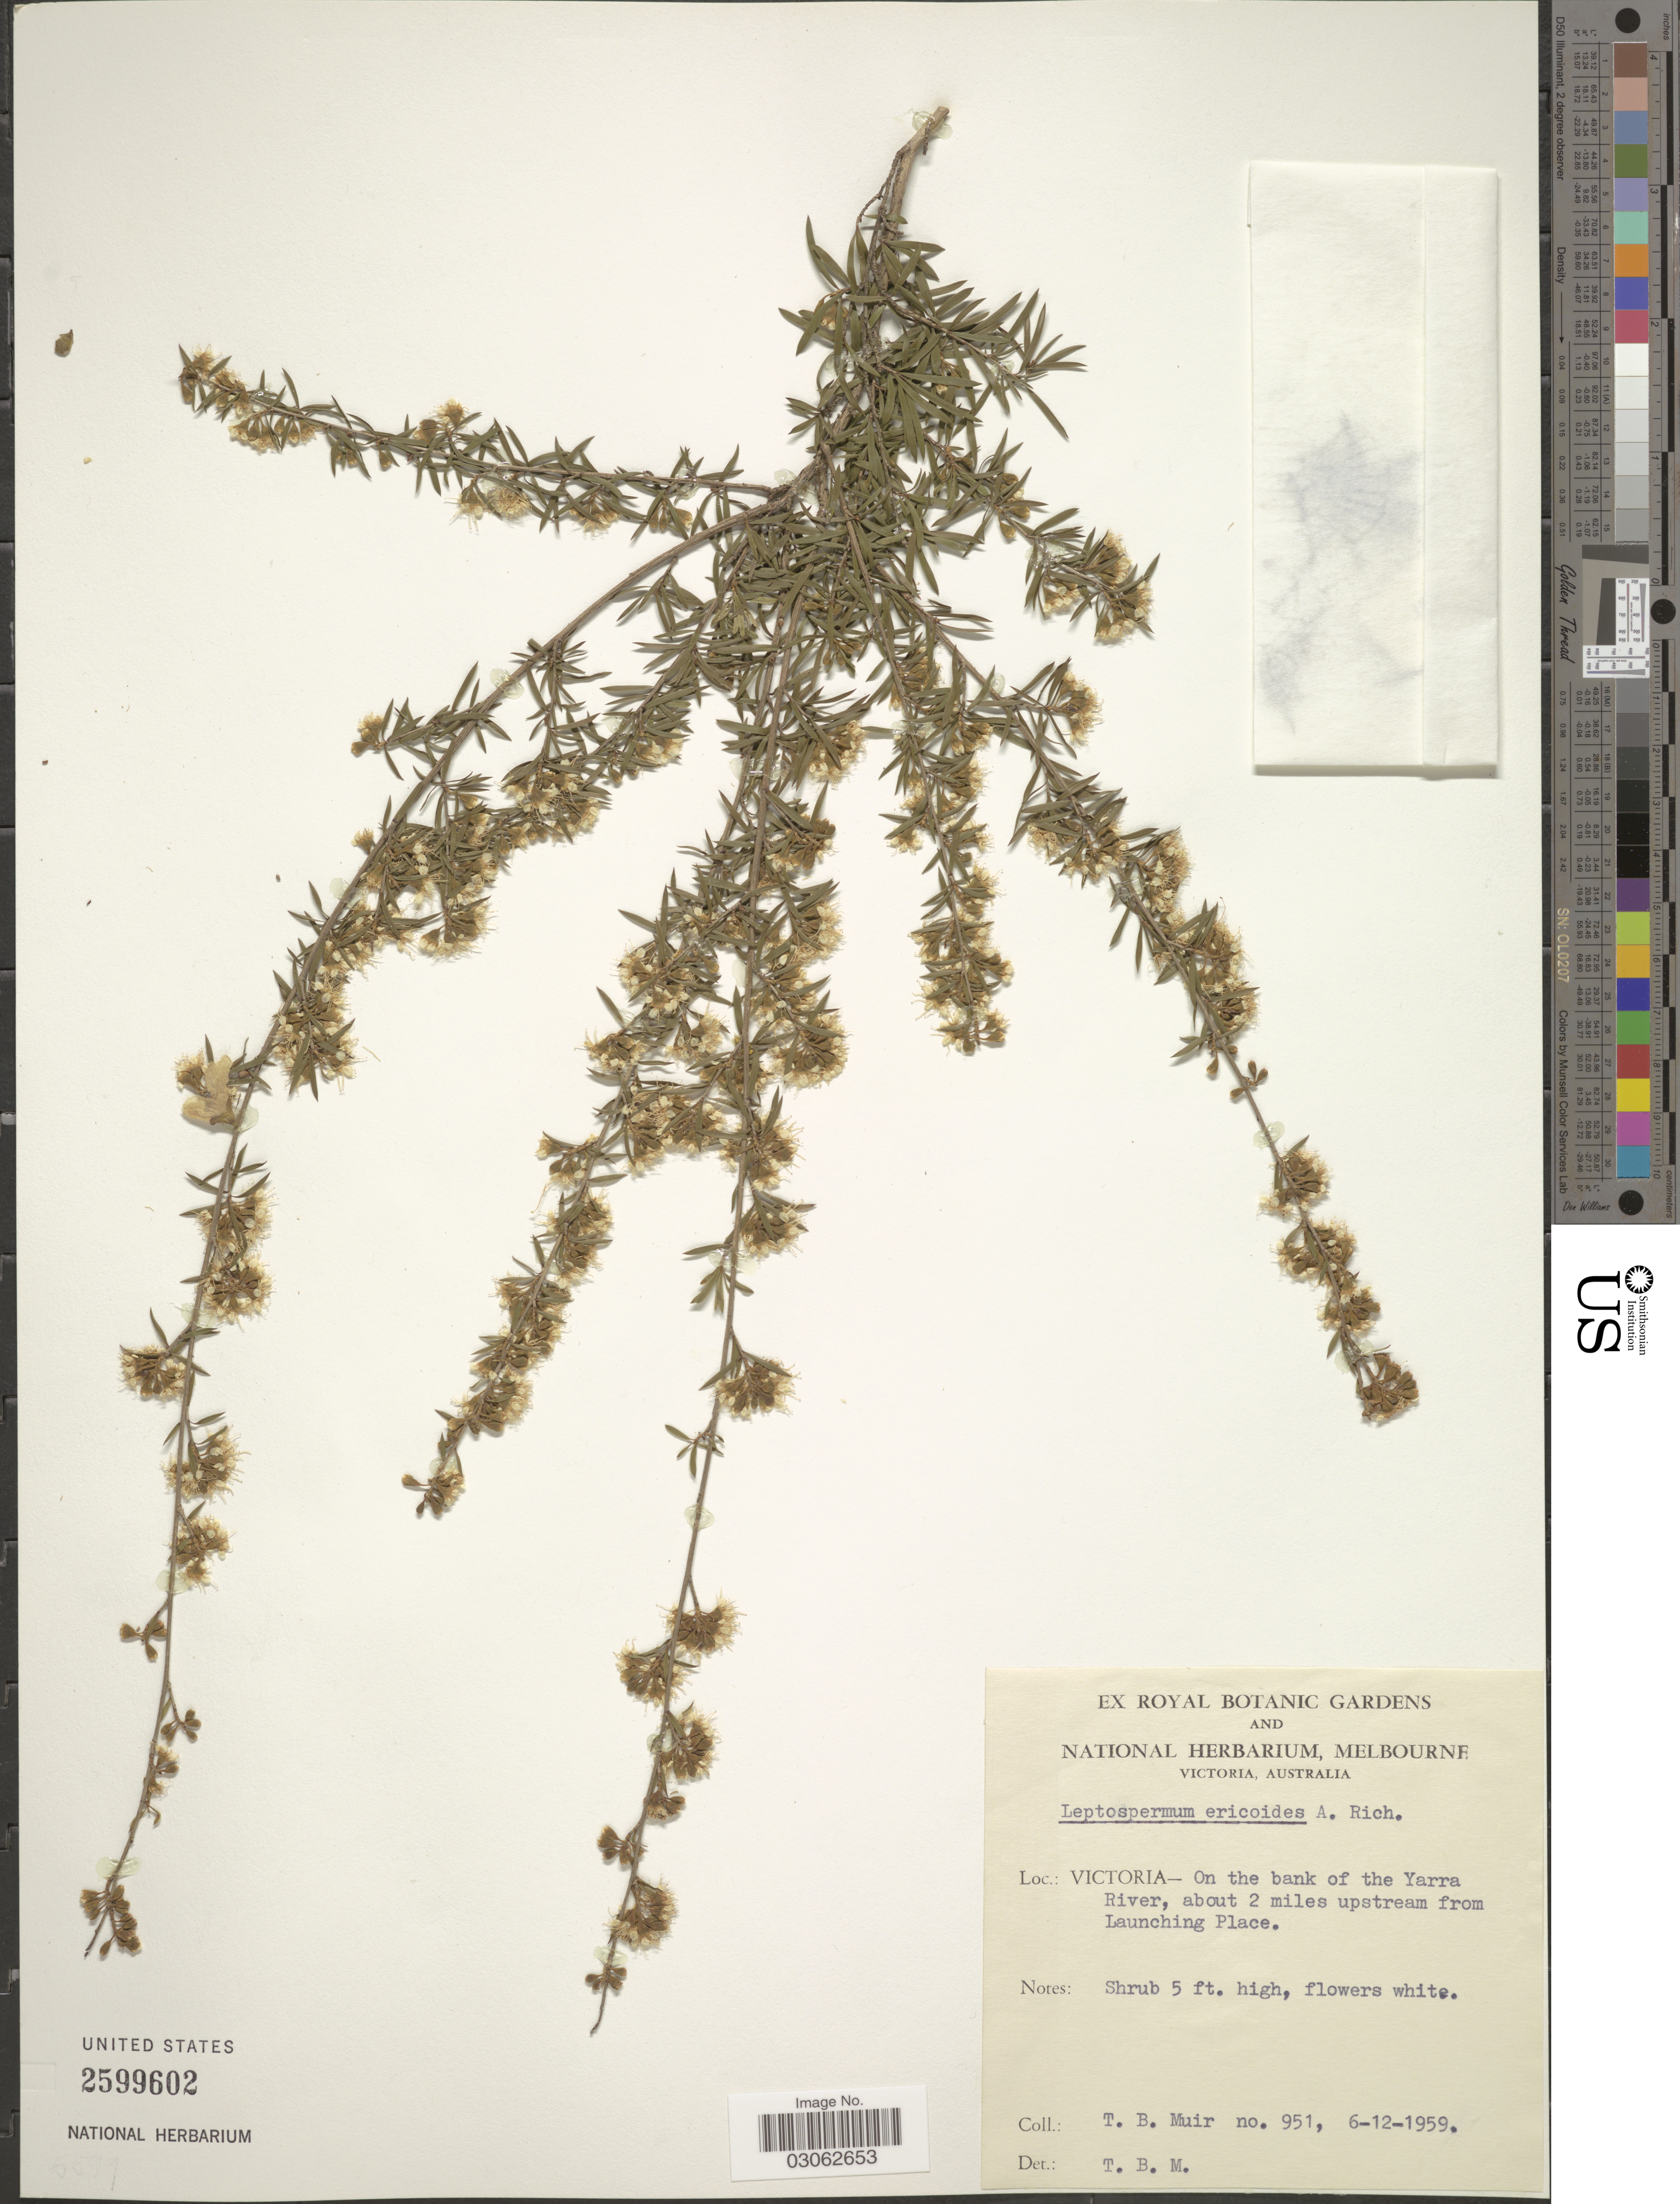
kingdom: Plantae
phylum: Tracheophyta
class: Magnoliopsida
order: Myrtales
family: Myrtaceae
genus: Kunzea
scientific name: Kunzea ericoides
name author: (A. Rich.) Joy Thomps.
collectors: T. Muir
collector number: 951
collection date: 1959-12-06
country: Australia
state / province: Victoria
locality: Victoria - On the bank of the Yarra River, about 2 miles upstream from Launching Place.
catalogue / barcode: US 2599602